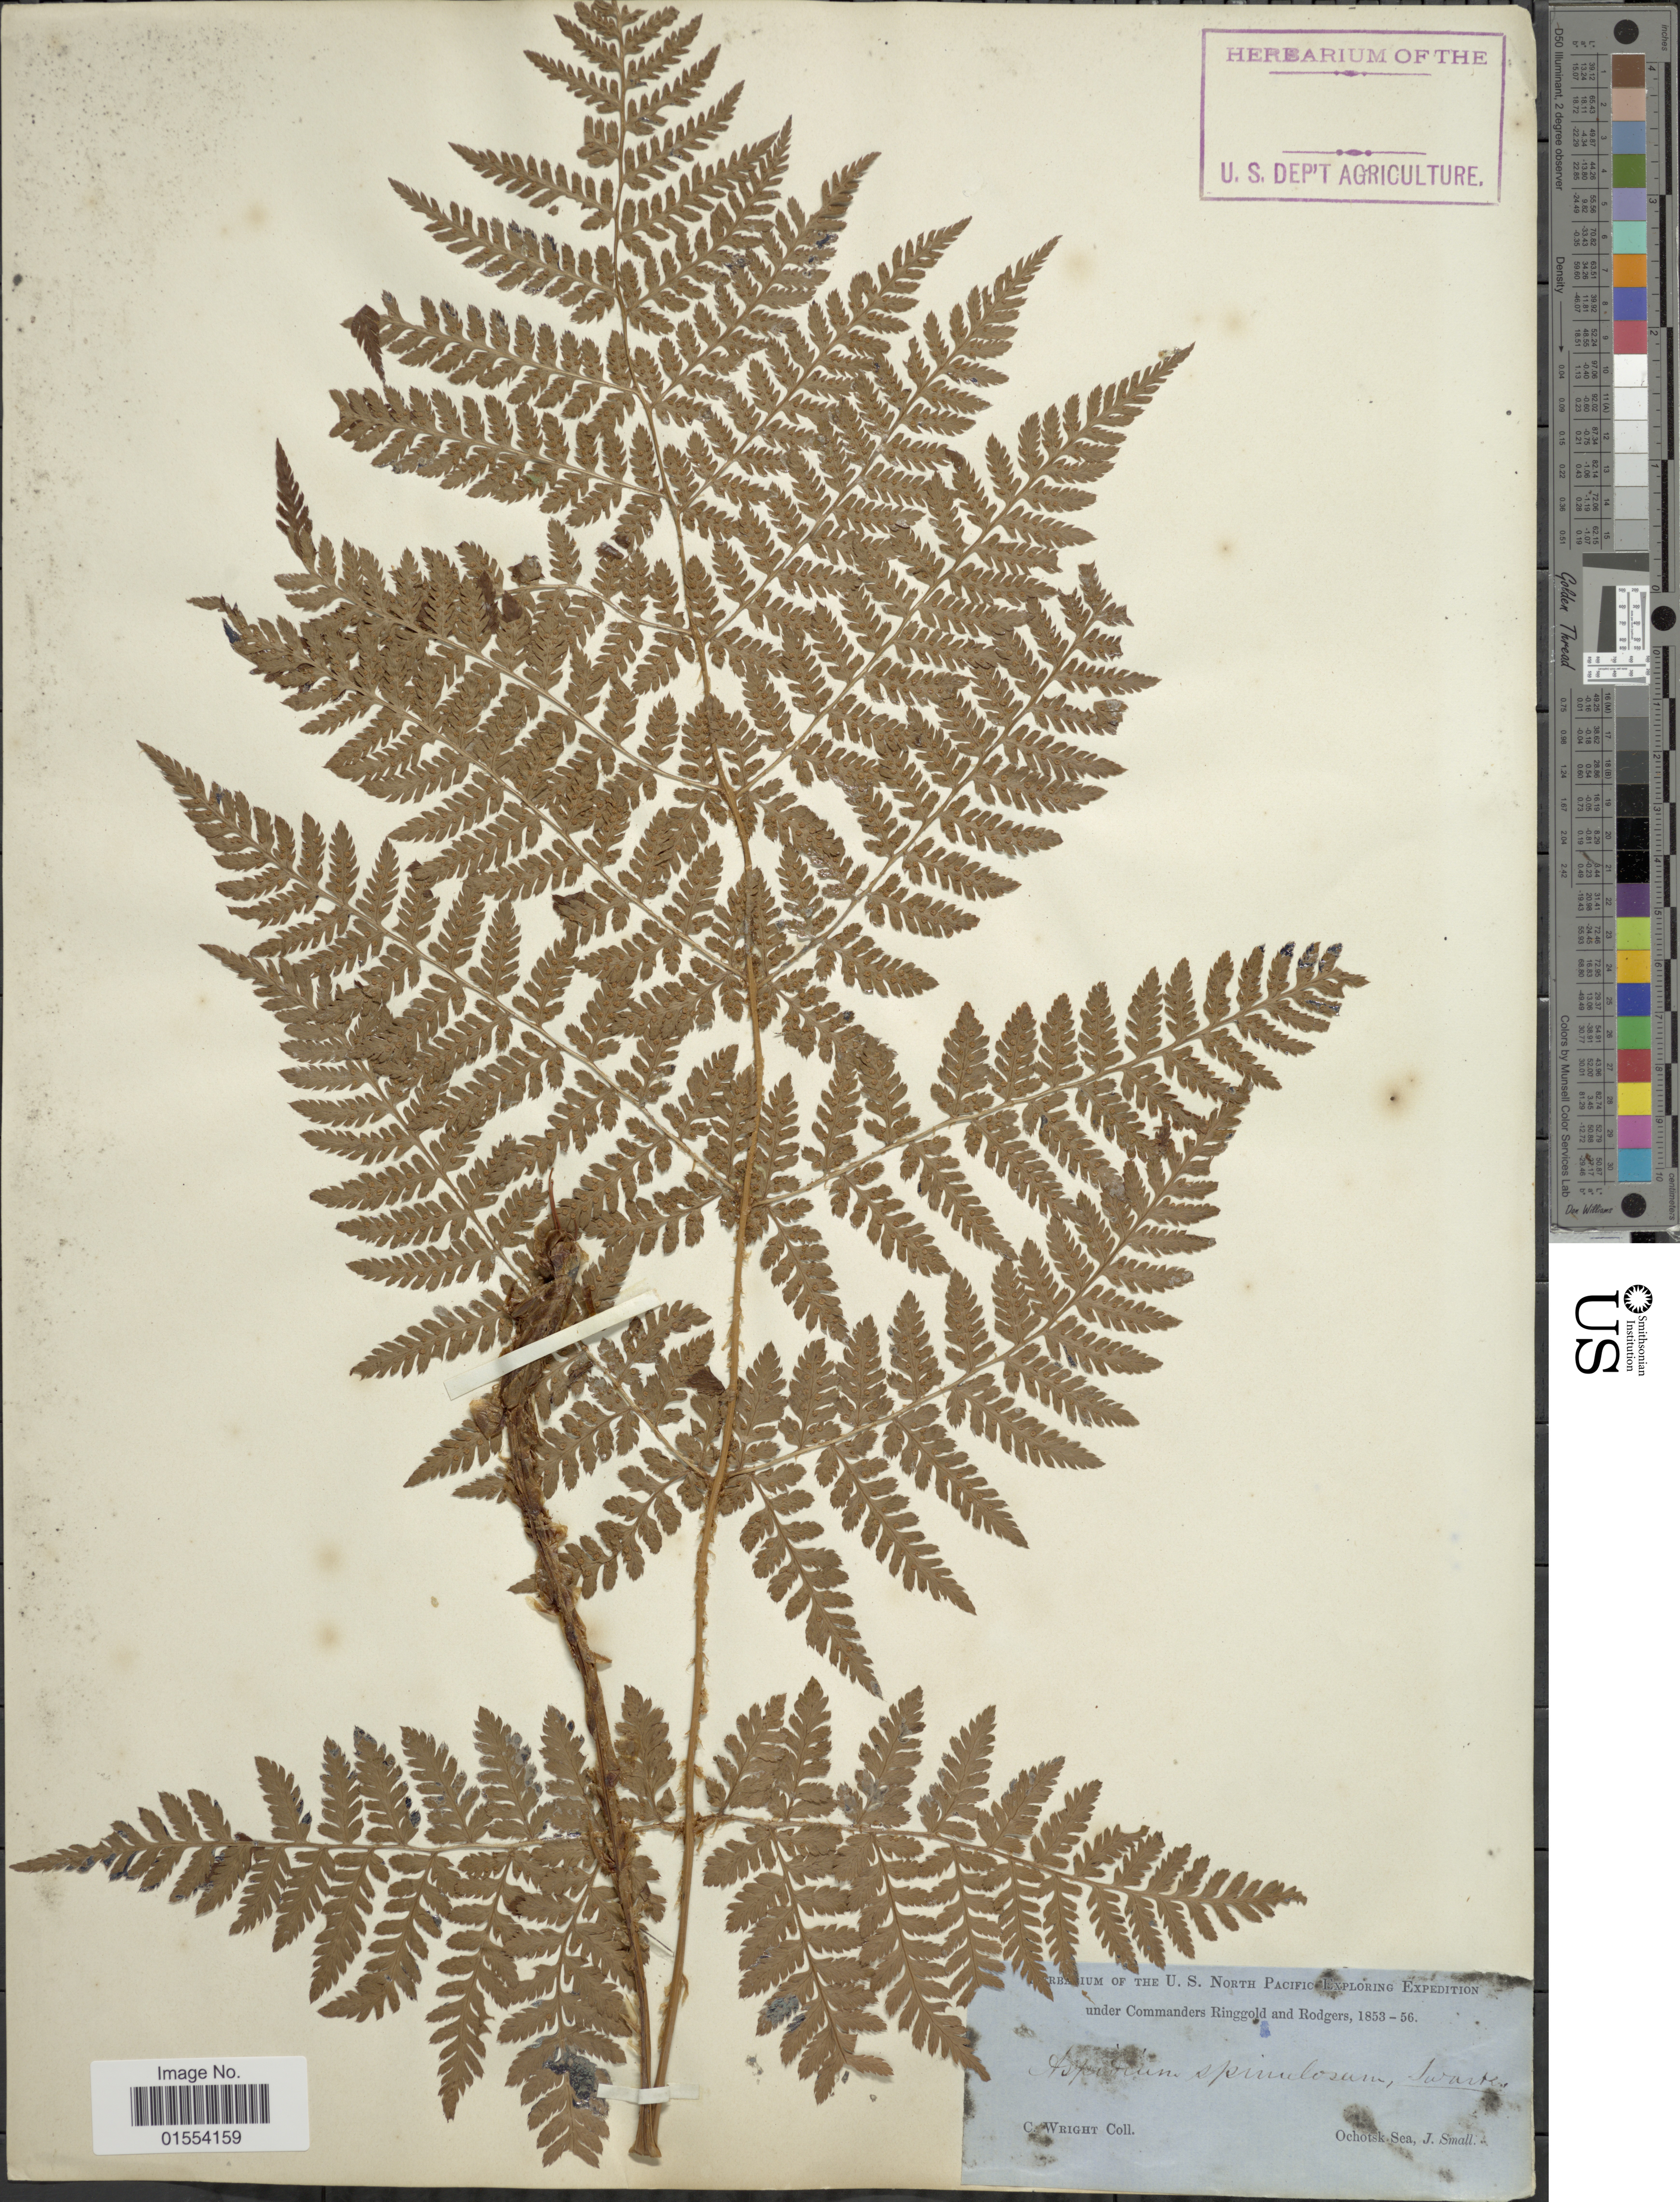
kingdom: Plantae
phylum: Tracheophyta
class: Polypodiopsida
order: Polypodiales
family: Dryopteridaceae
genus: Dryopteris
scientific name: Dryopteris expansa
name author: (C. Presl) Fraser-Jenk. & Jermy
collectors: C. Wright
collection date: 1853/1856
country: Russian Federation